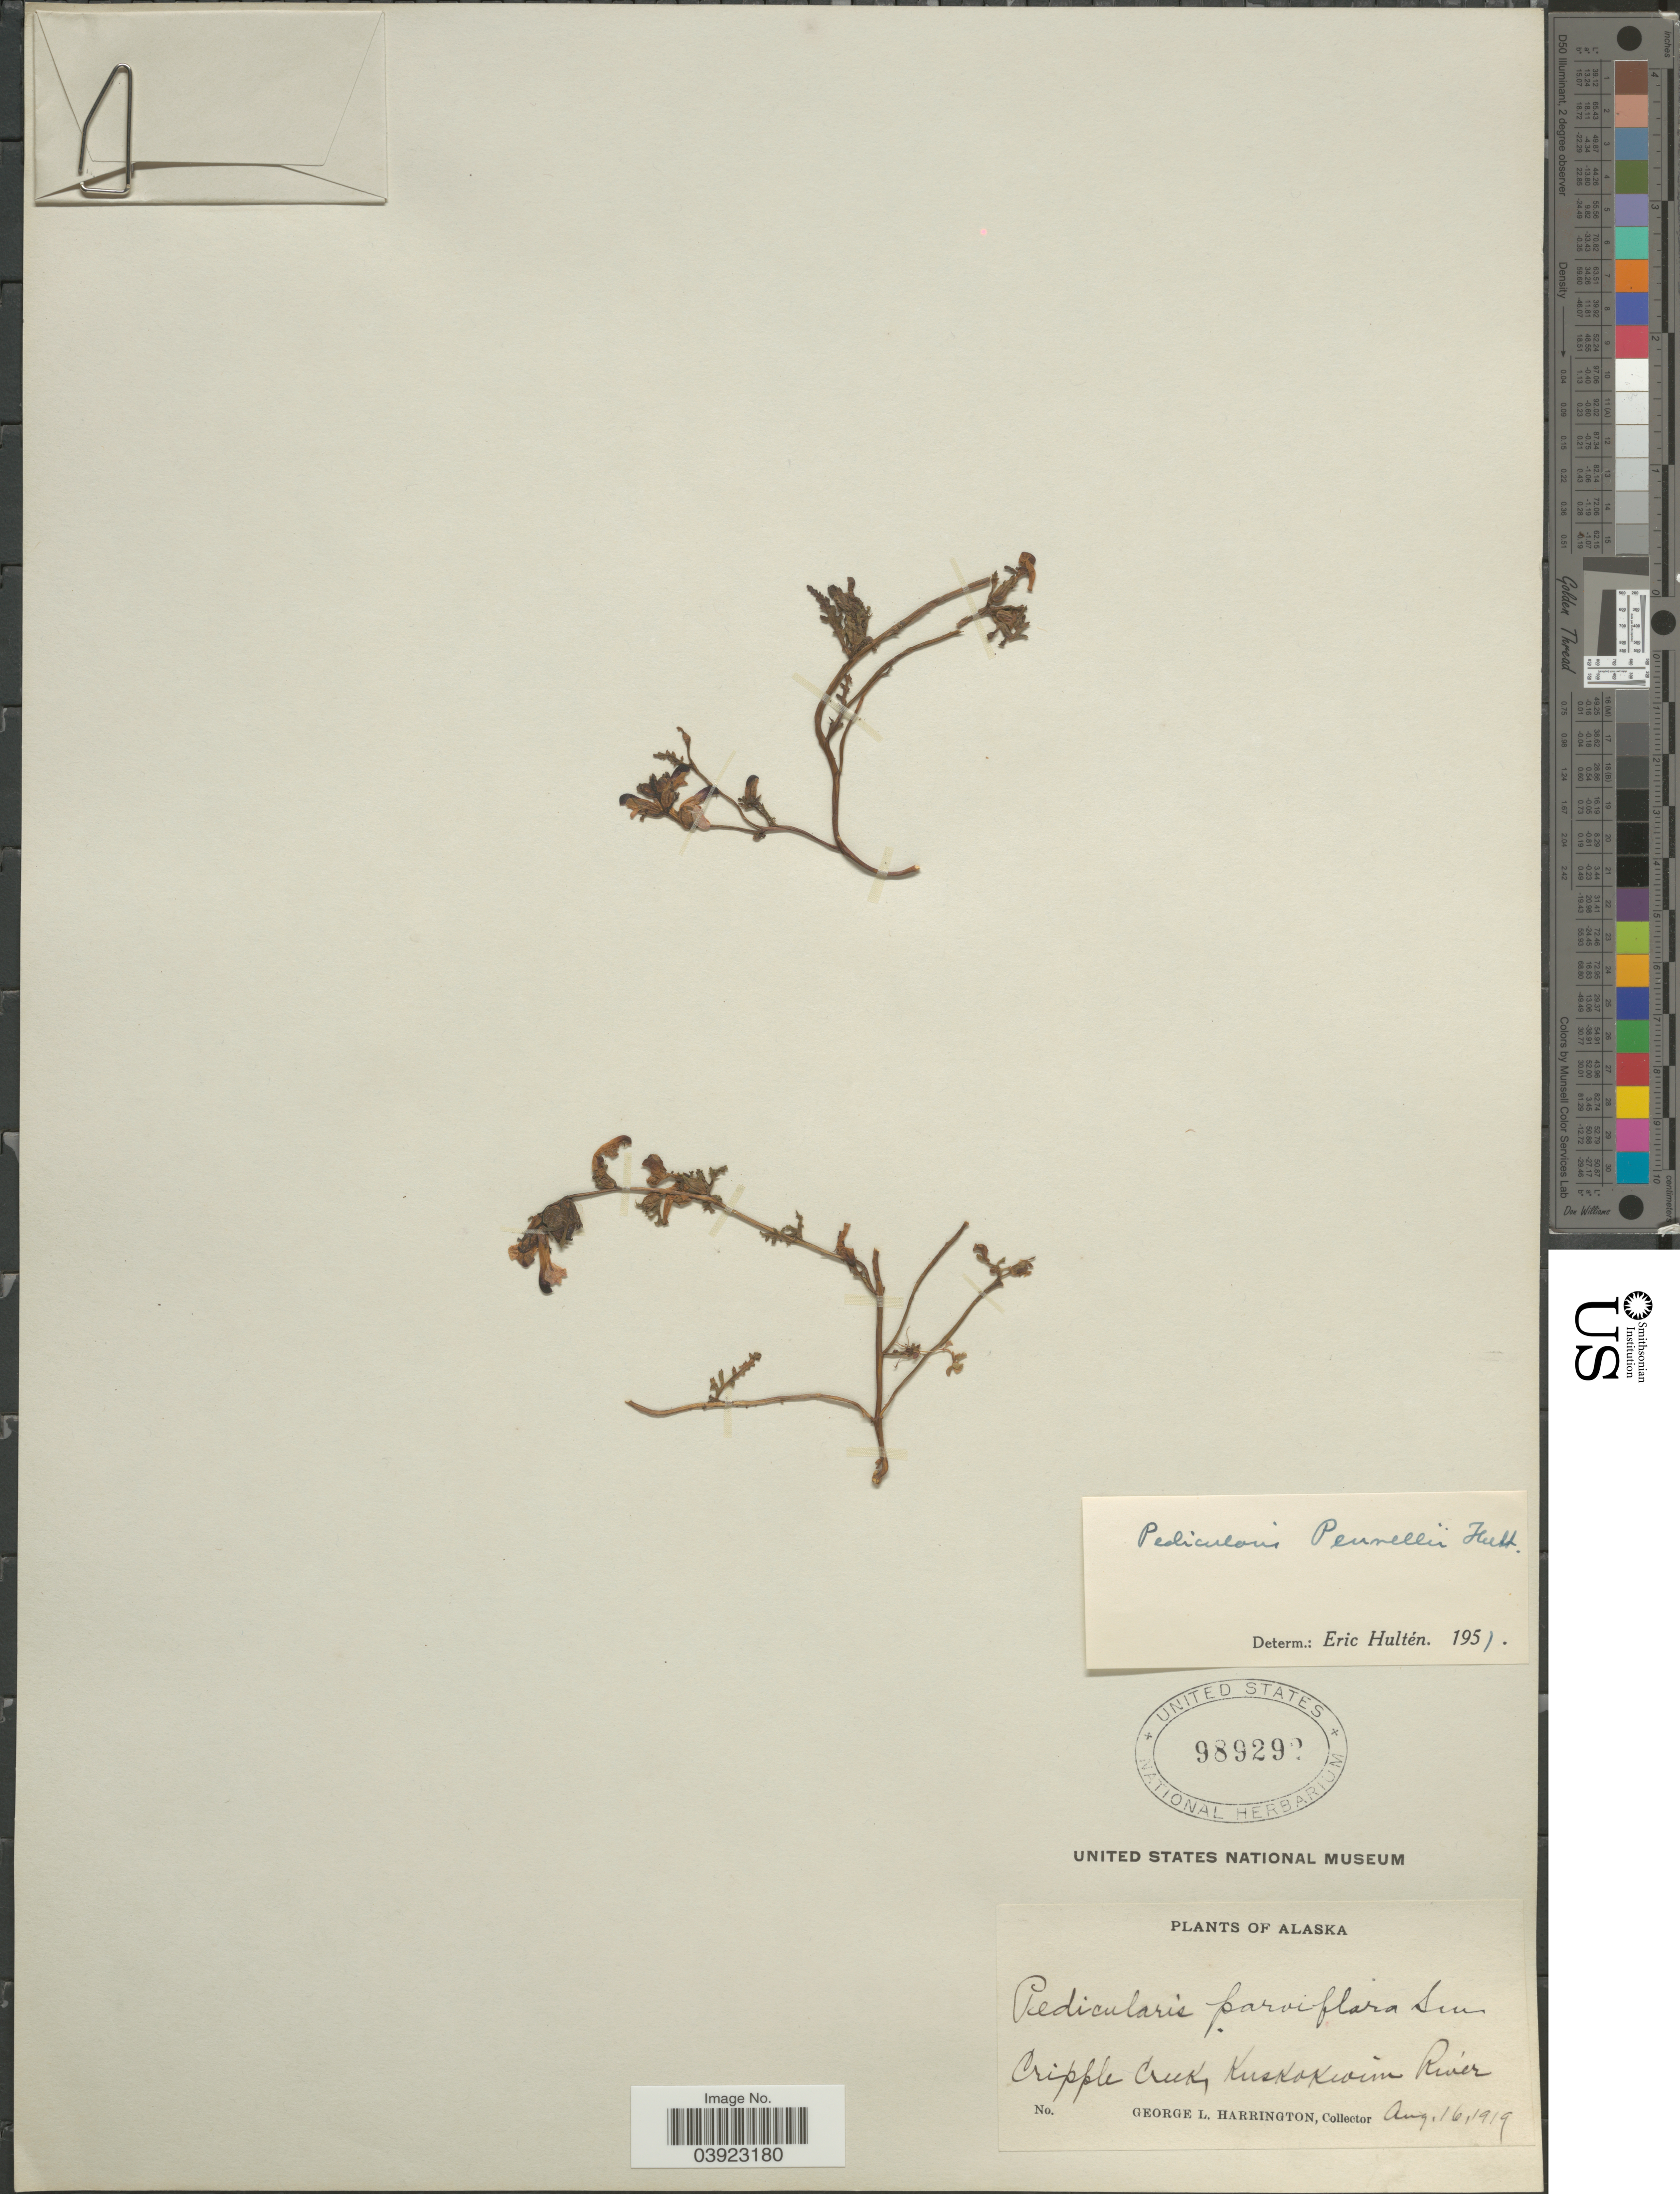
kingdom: Plantae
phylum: Tracheophyta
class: Magnoliopsida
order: Lamiales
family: Orobanchaceae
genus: Pedicularis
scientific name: Pedicularis pennellii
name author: Hultén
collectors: G. Harrington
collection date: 1919-08-16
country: United States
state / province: Alaska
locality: Cripple Creek, Kuskakwim River.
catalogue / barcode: US 989292